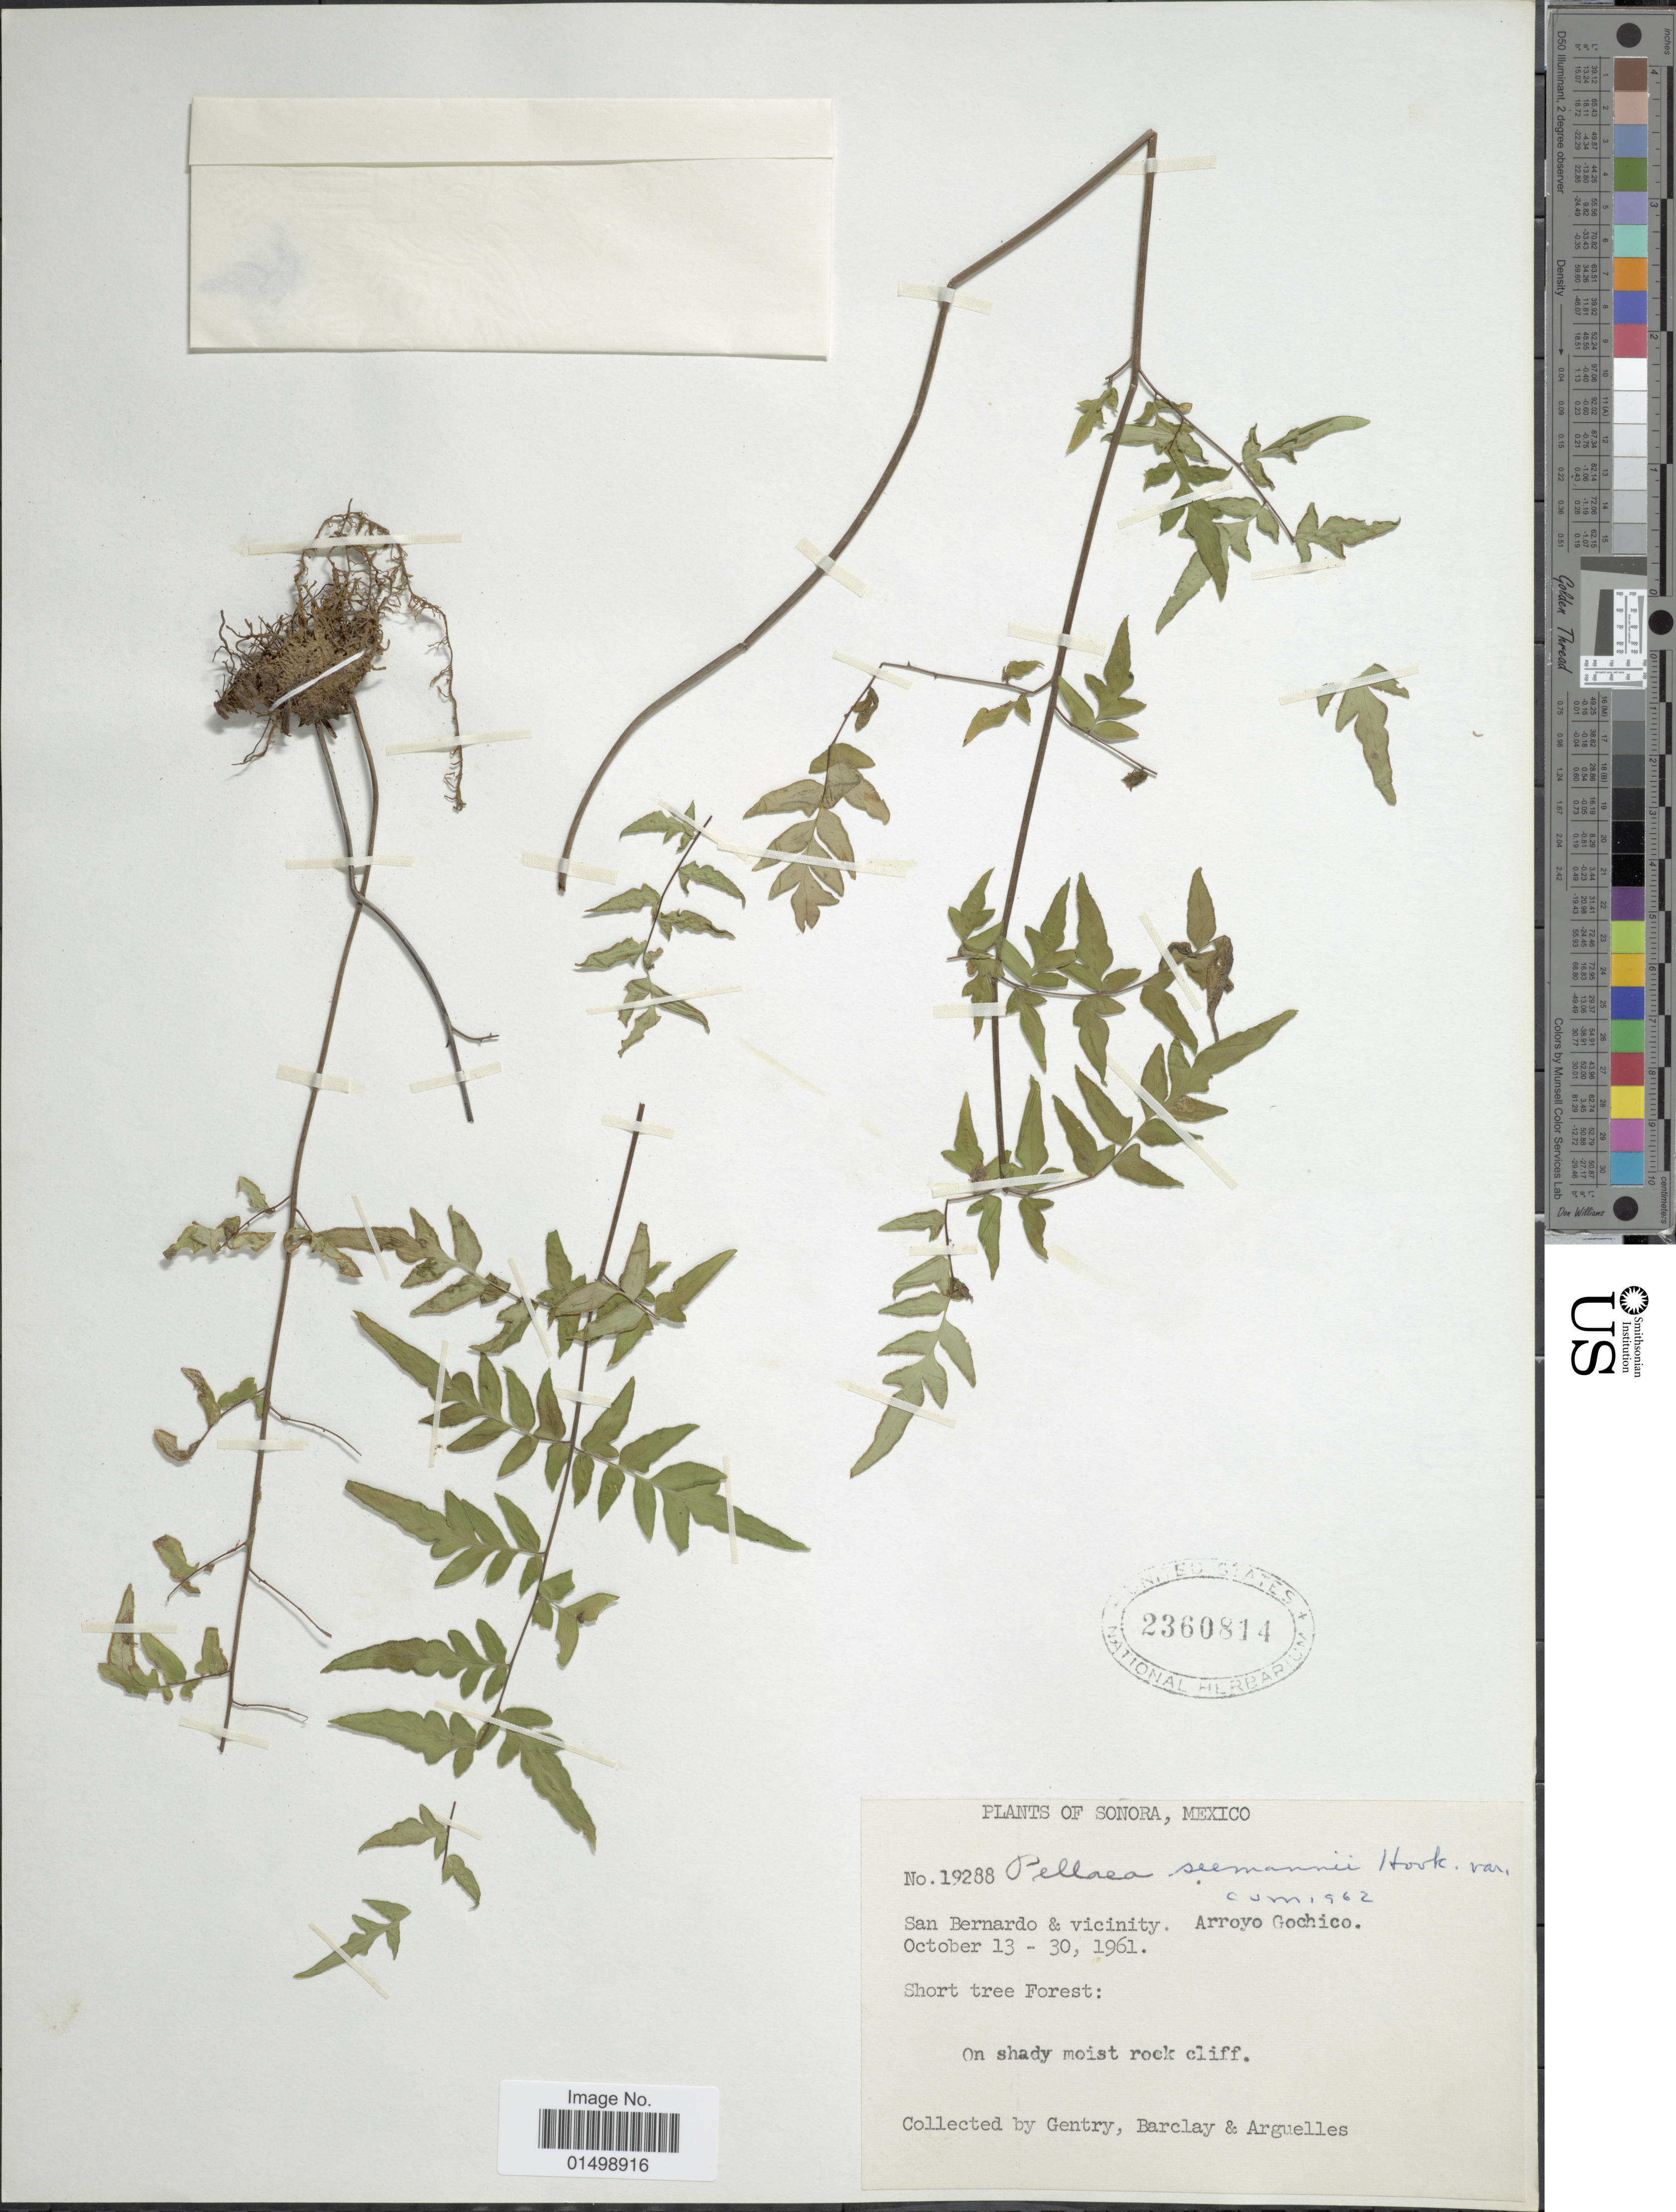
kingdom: Plantae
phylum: Tracheophyta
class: Polypodiopsida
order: Polypodiales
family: Pteridaceae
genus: Cheilanthes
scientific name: Cheilanthes lozanii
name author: (Maxon) R.M. Tryon & A.F. Tryon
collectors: Gentry, --, -- Barclay & Arguelles, --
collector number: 19288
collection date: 1961-10-13/1961-10-30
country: Mexico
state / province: Sonora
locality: San Bernardo & vicinity, Arroyo Gochico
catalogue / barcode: US 2360814